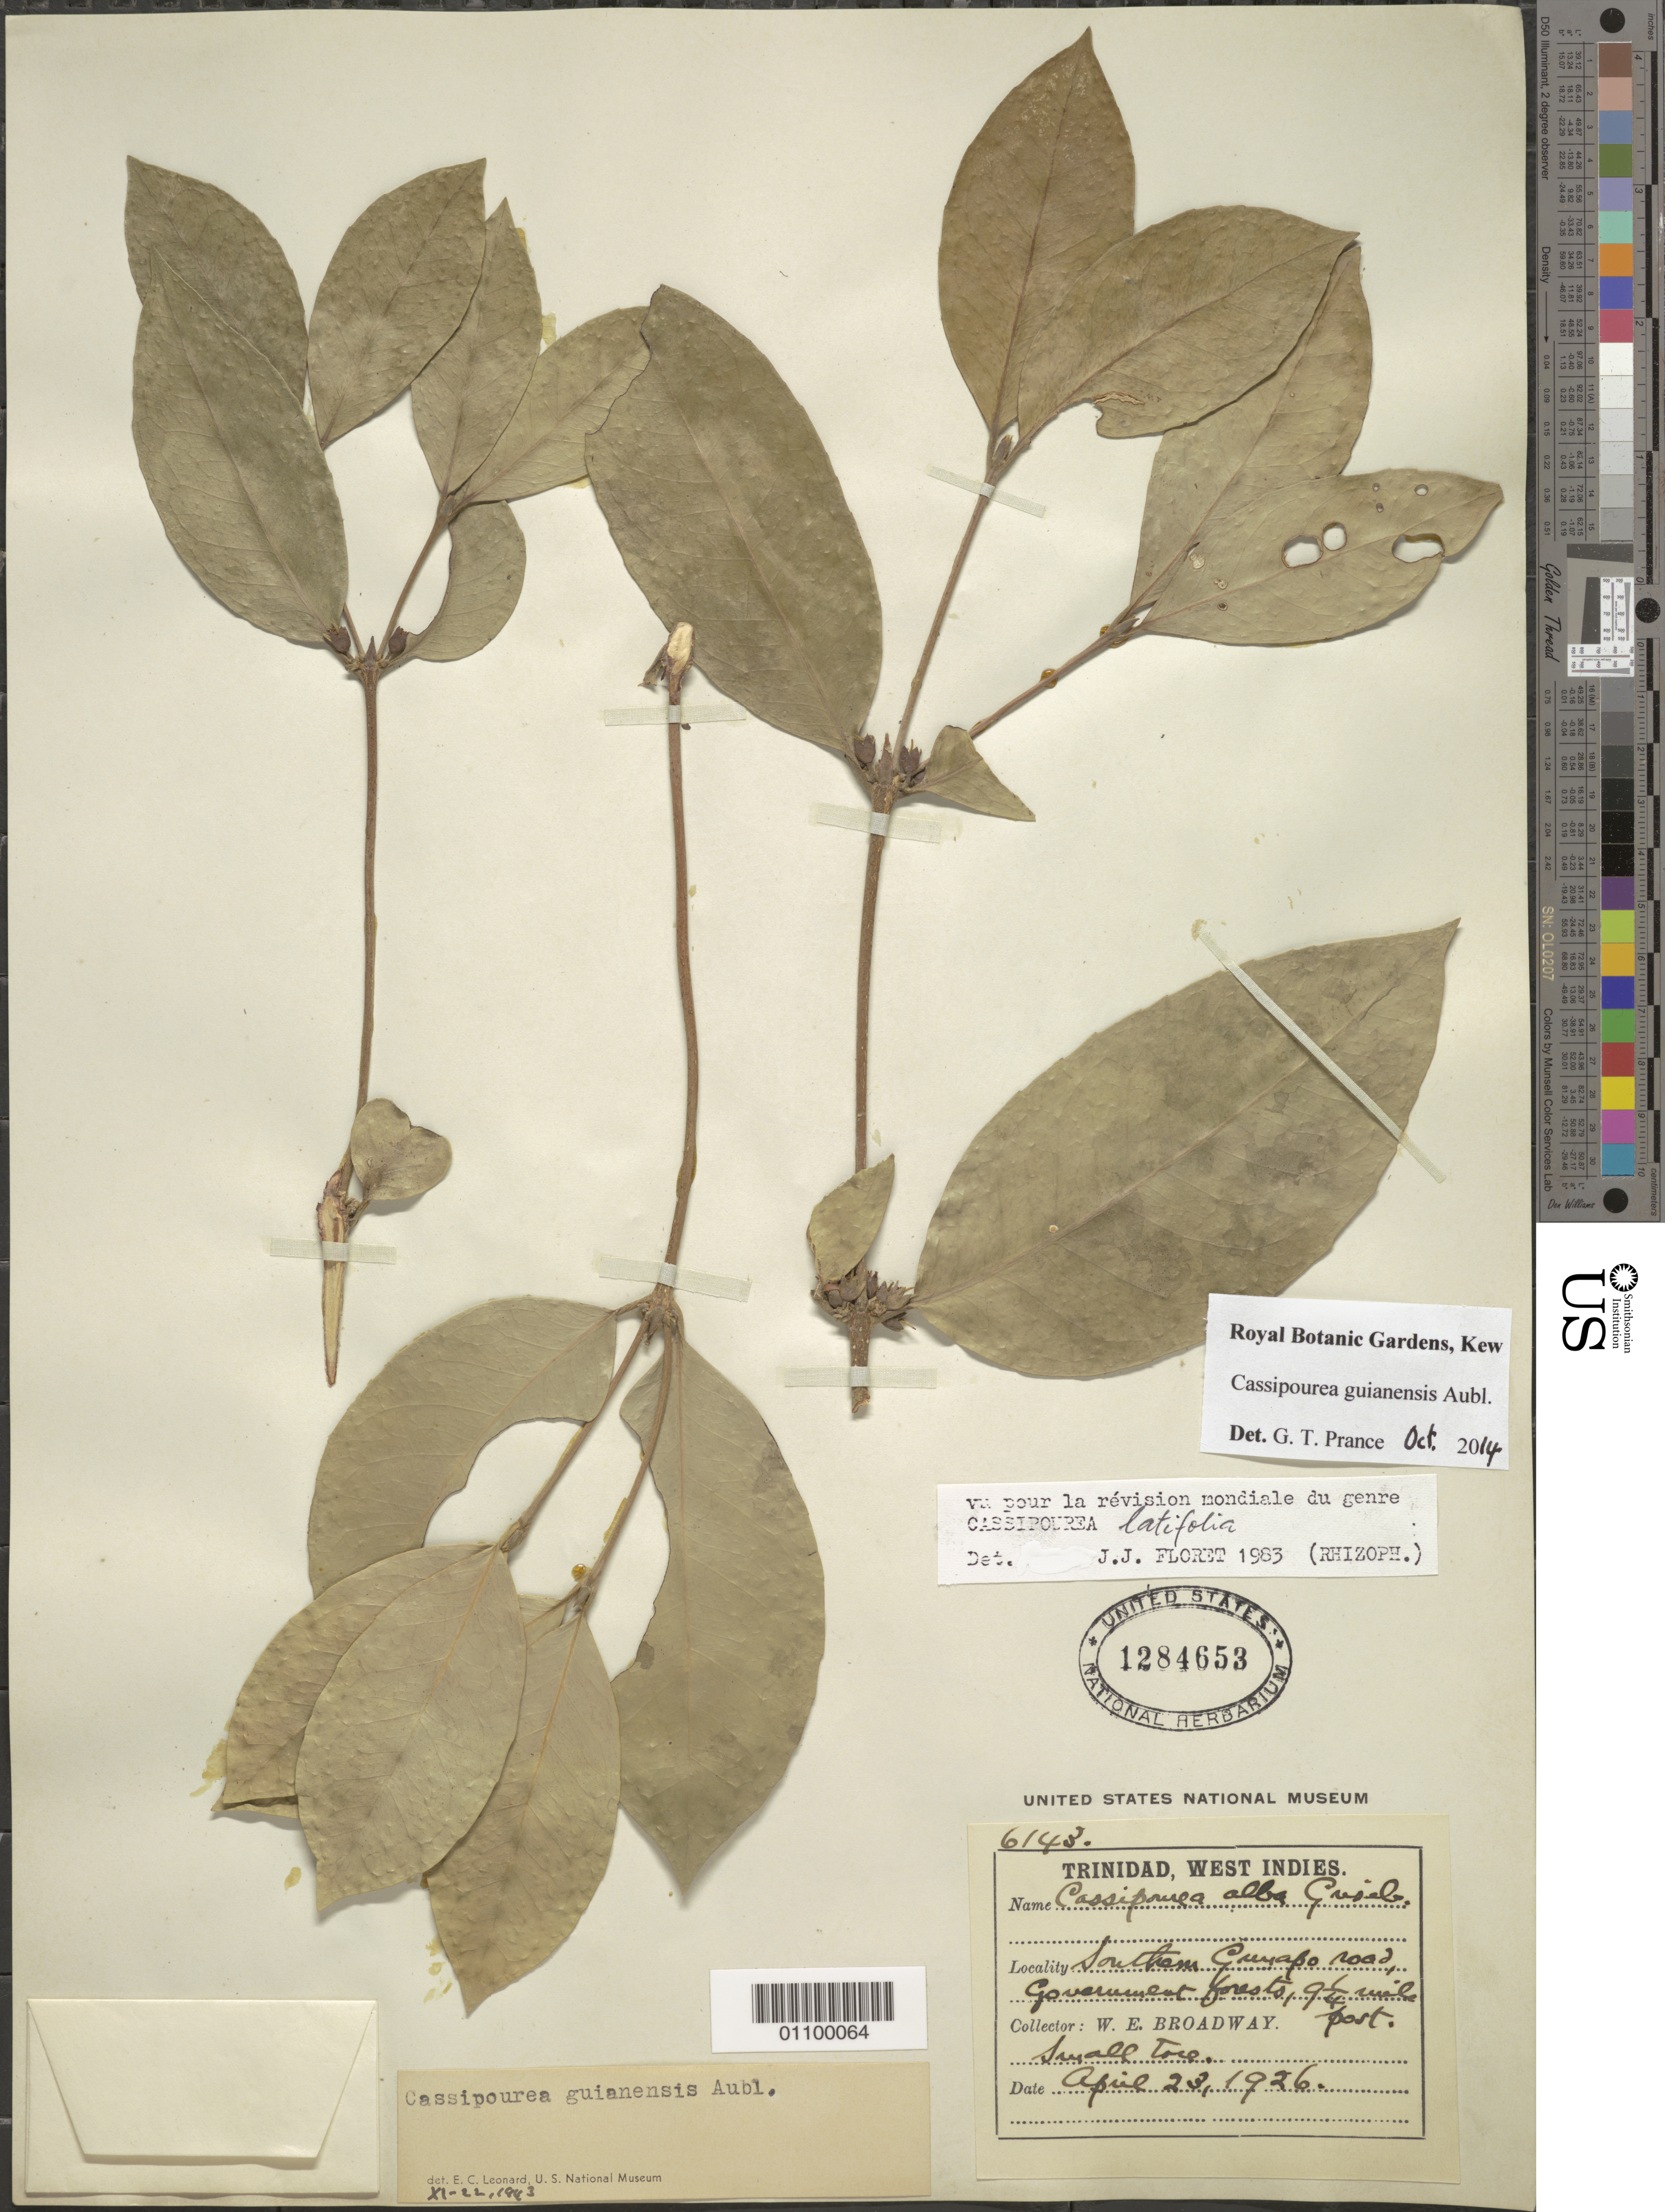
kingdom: Plantae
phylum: Tracheophyta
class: Magnoliopsida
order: Malpighiales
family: Rhizophoraceae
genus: Cassipourea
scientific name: Cassipourea guianensis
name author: Aubl.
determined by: Prance, G. T.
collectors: W. E. Broadway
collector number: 6143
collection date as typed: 23 Apr 1926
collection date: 1926-04-23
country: Trinidad and Tobago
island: Trinidad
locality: Southern Guyabo road, Government forests, 9 1/4 mile post.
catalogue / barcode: US 1284653